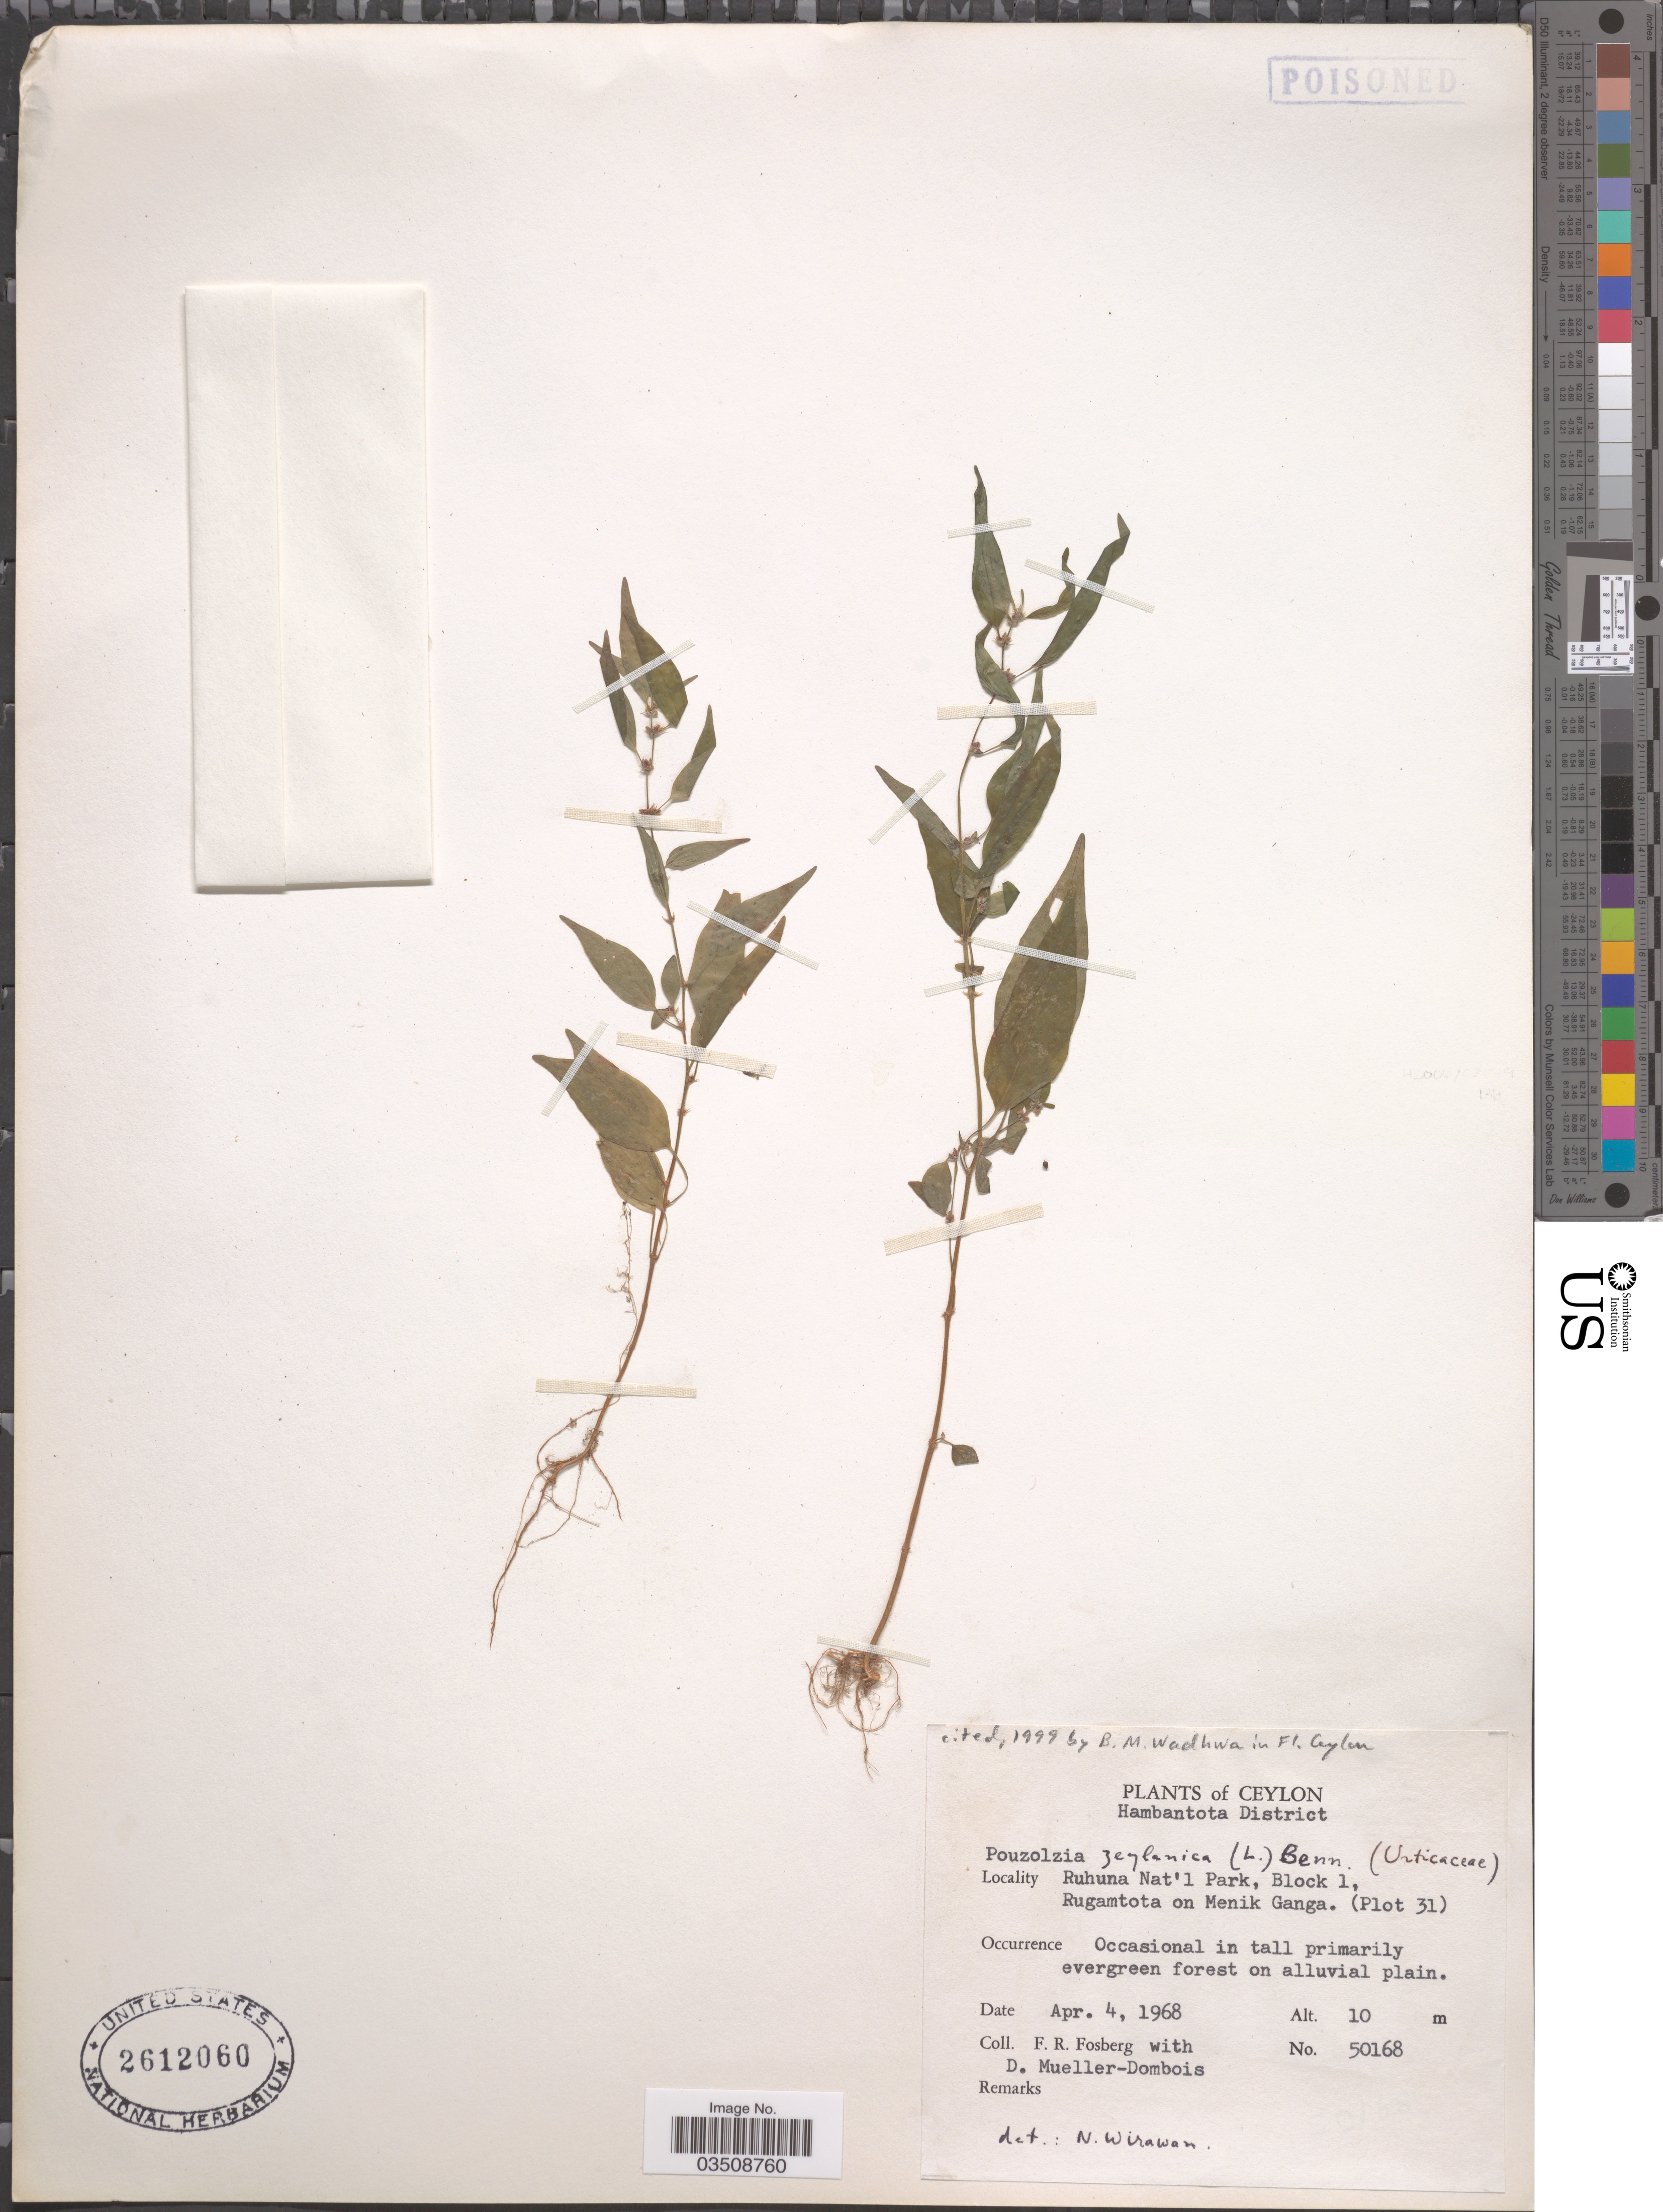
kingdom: Plantae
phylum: Tracheophyta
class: Magnoliopsida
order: Rosales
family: Urticaceae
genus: Pouzolzia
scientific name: Pouzolzia zeylanica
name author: (L.) Benn.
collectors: F. R. Fosberg & D. Mueller-Dombois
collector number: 50168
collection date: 1968-04-04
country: Sri Lanka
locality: Ceylon. Hambantota District. Ruhuna Nat'l Park, Block 1, Rugamtota on Menik Ganga. (Plot 31).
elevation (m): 10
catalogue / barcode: US 2612060